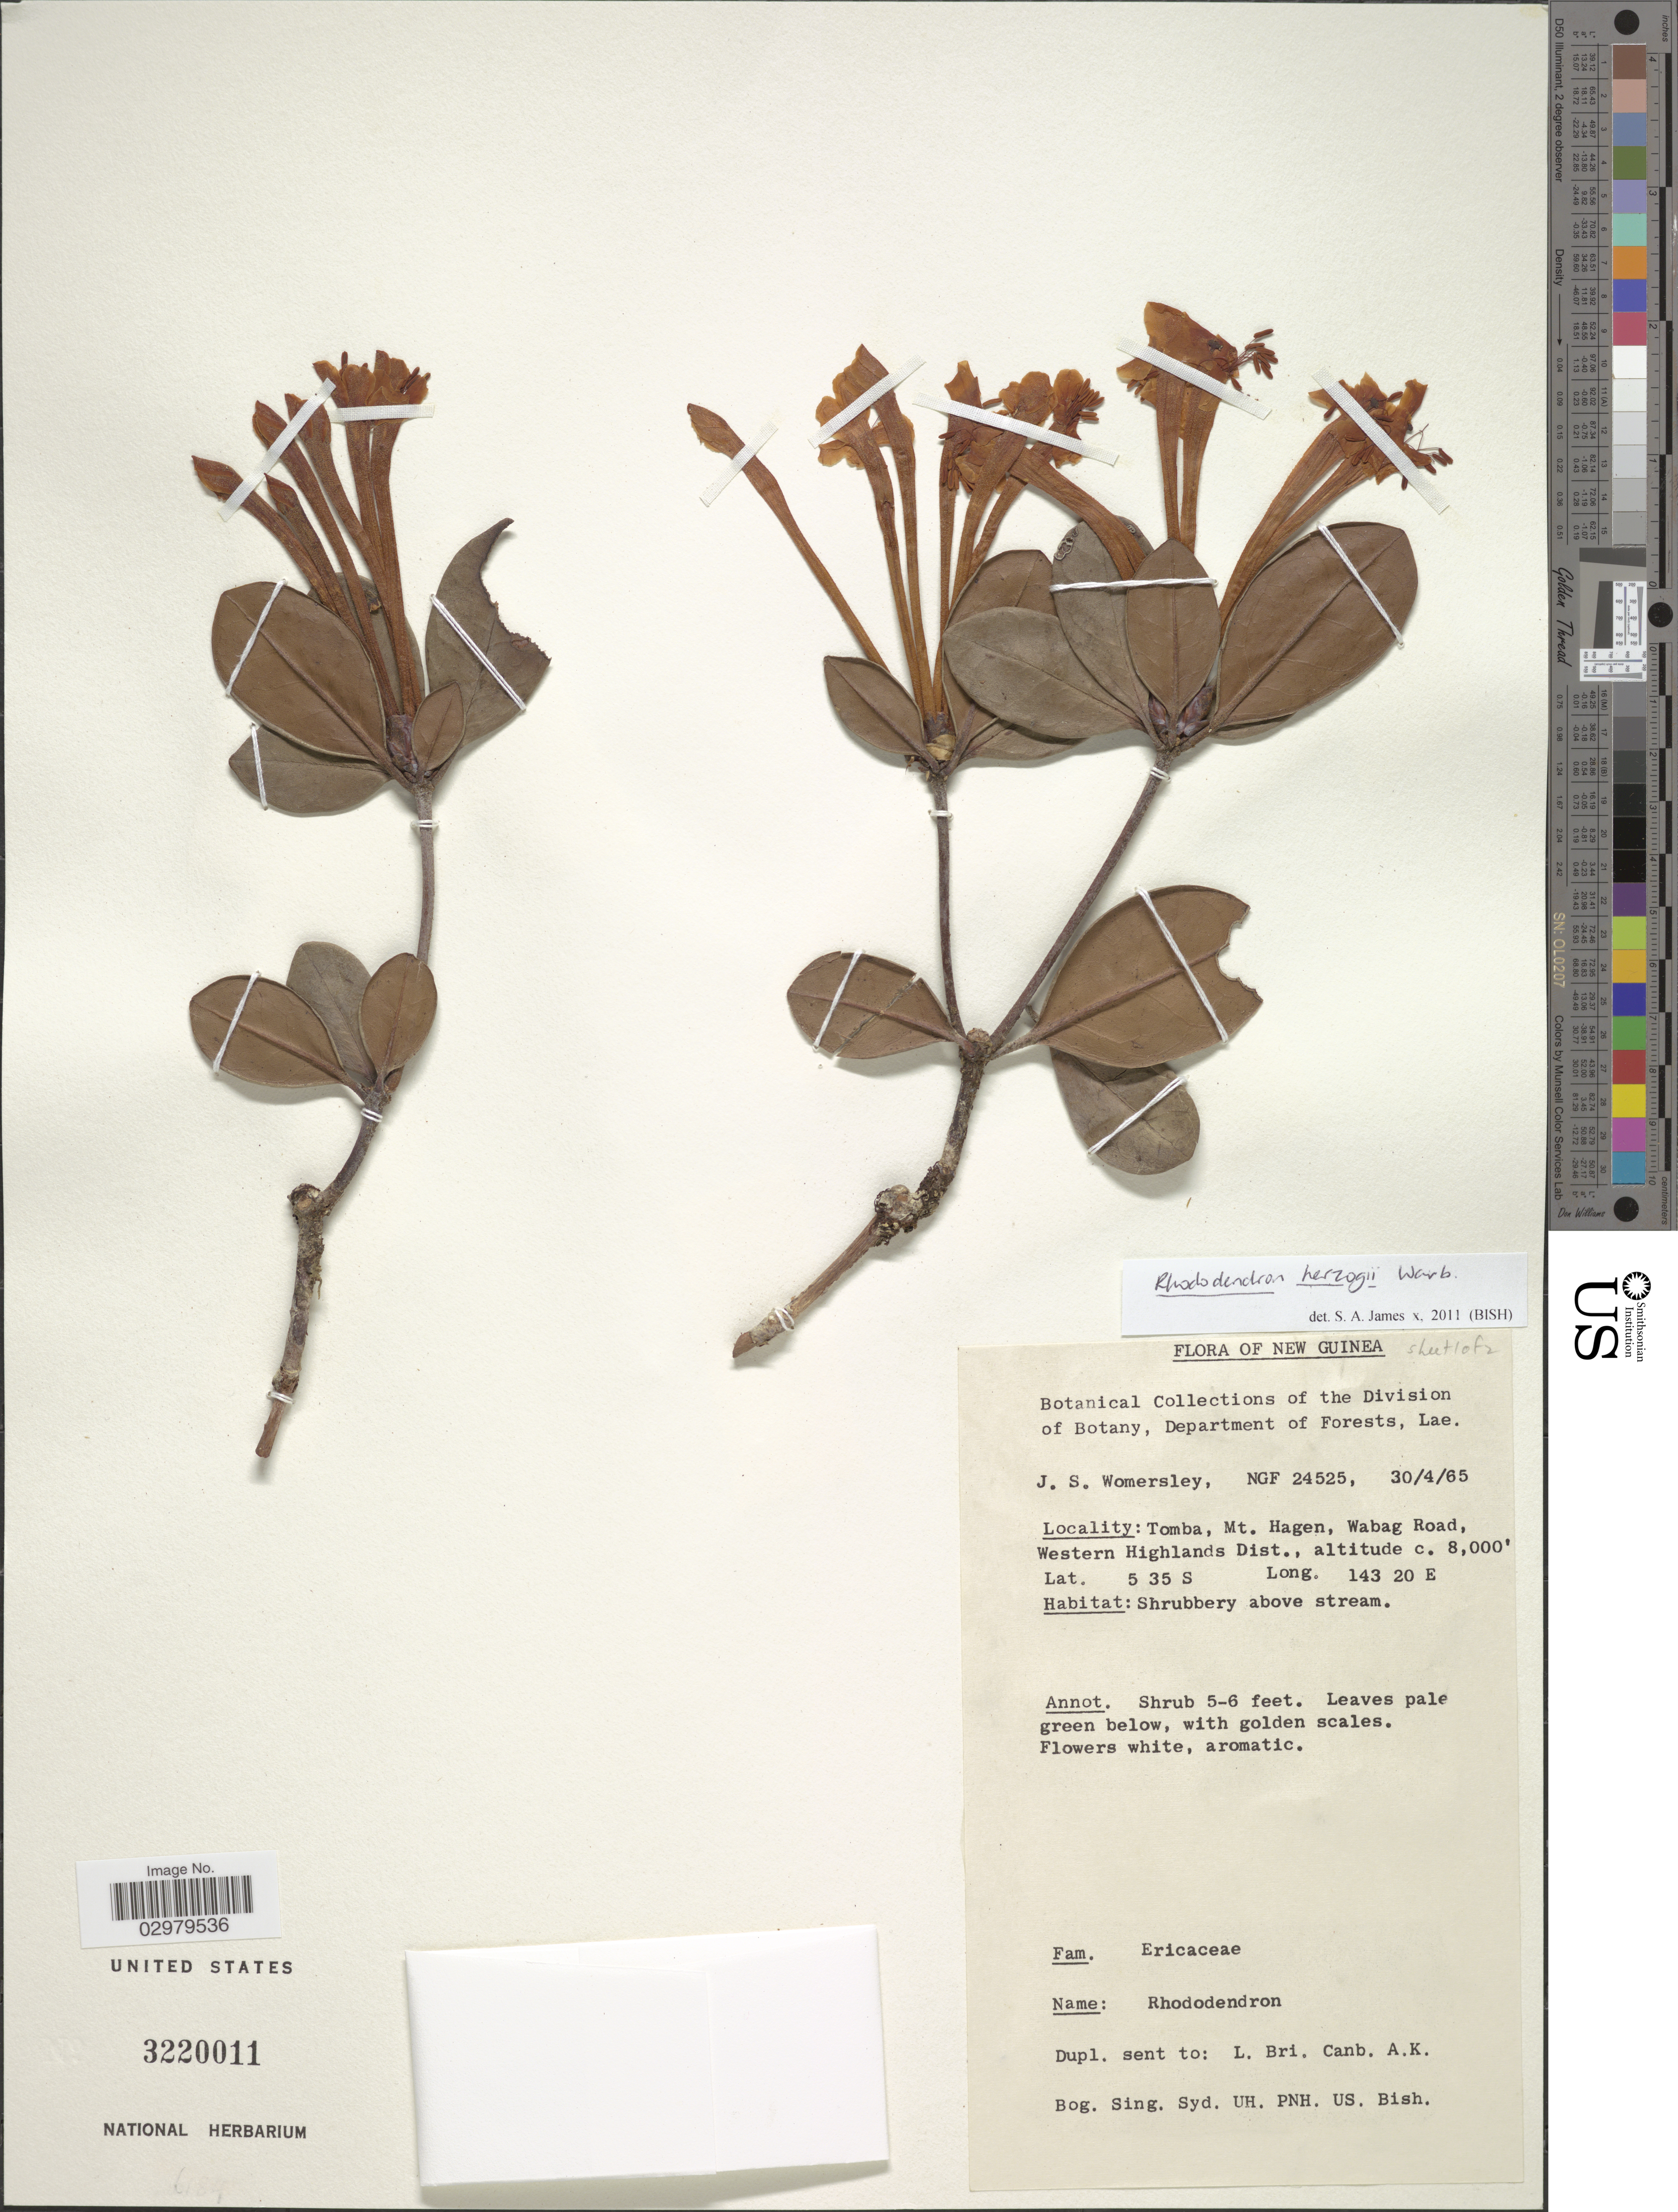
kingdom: Plantae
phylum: Tracheophyta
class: Magnoliopsida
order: Ericales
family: Ericaceae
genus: Rhododendron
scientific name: Rhododendron herzogii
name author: Warb.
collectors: J. S. Womersley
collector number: NGF 24525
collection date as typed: Transcribed d/m/y: 30/4/65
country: Papua New Guinea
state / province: Western Highlands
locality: New Guinea. Tomba, Mt. Hagen, Wabag Road, Western Highlands Dist.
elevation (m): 2438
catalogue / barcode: US 3220011